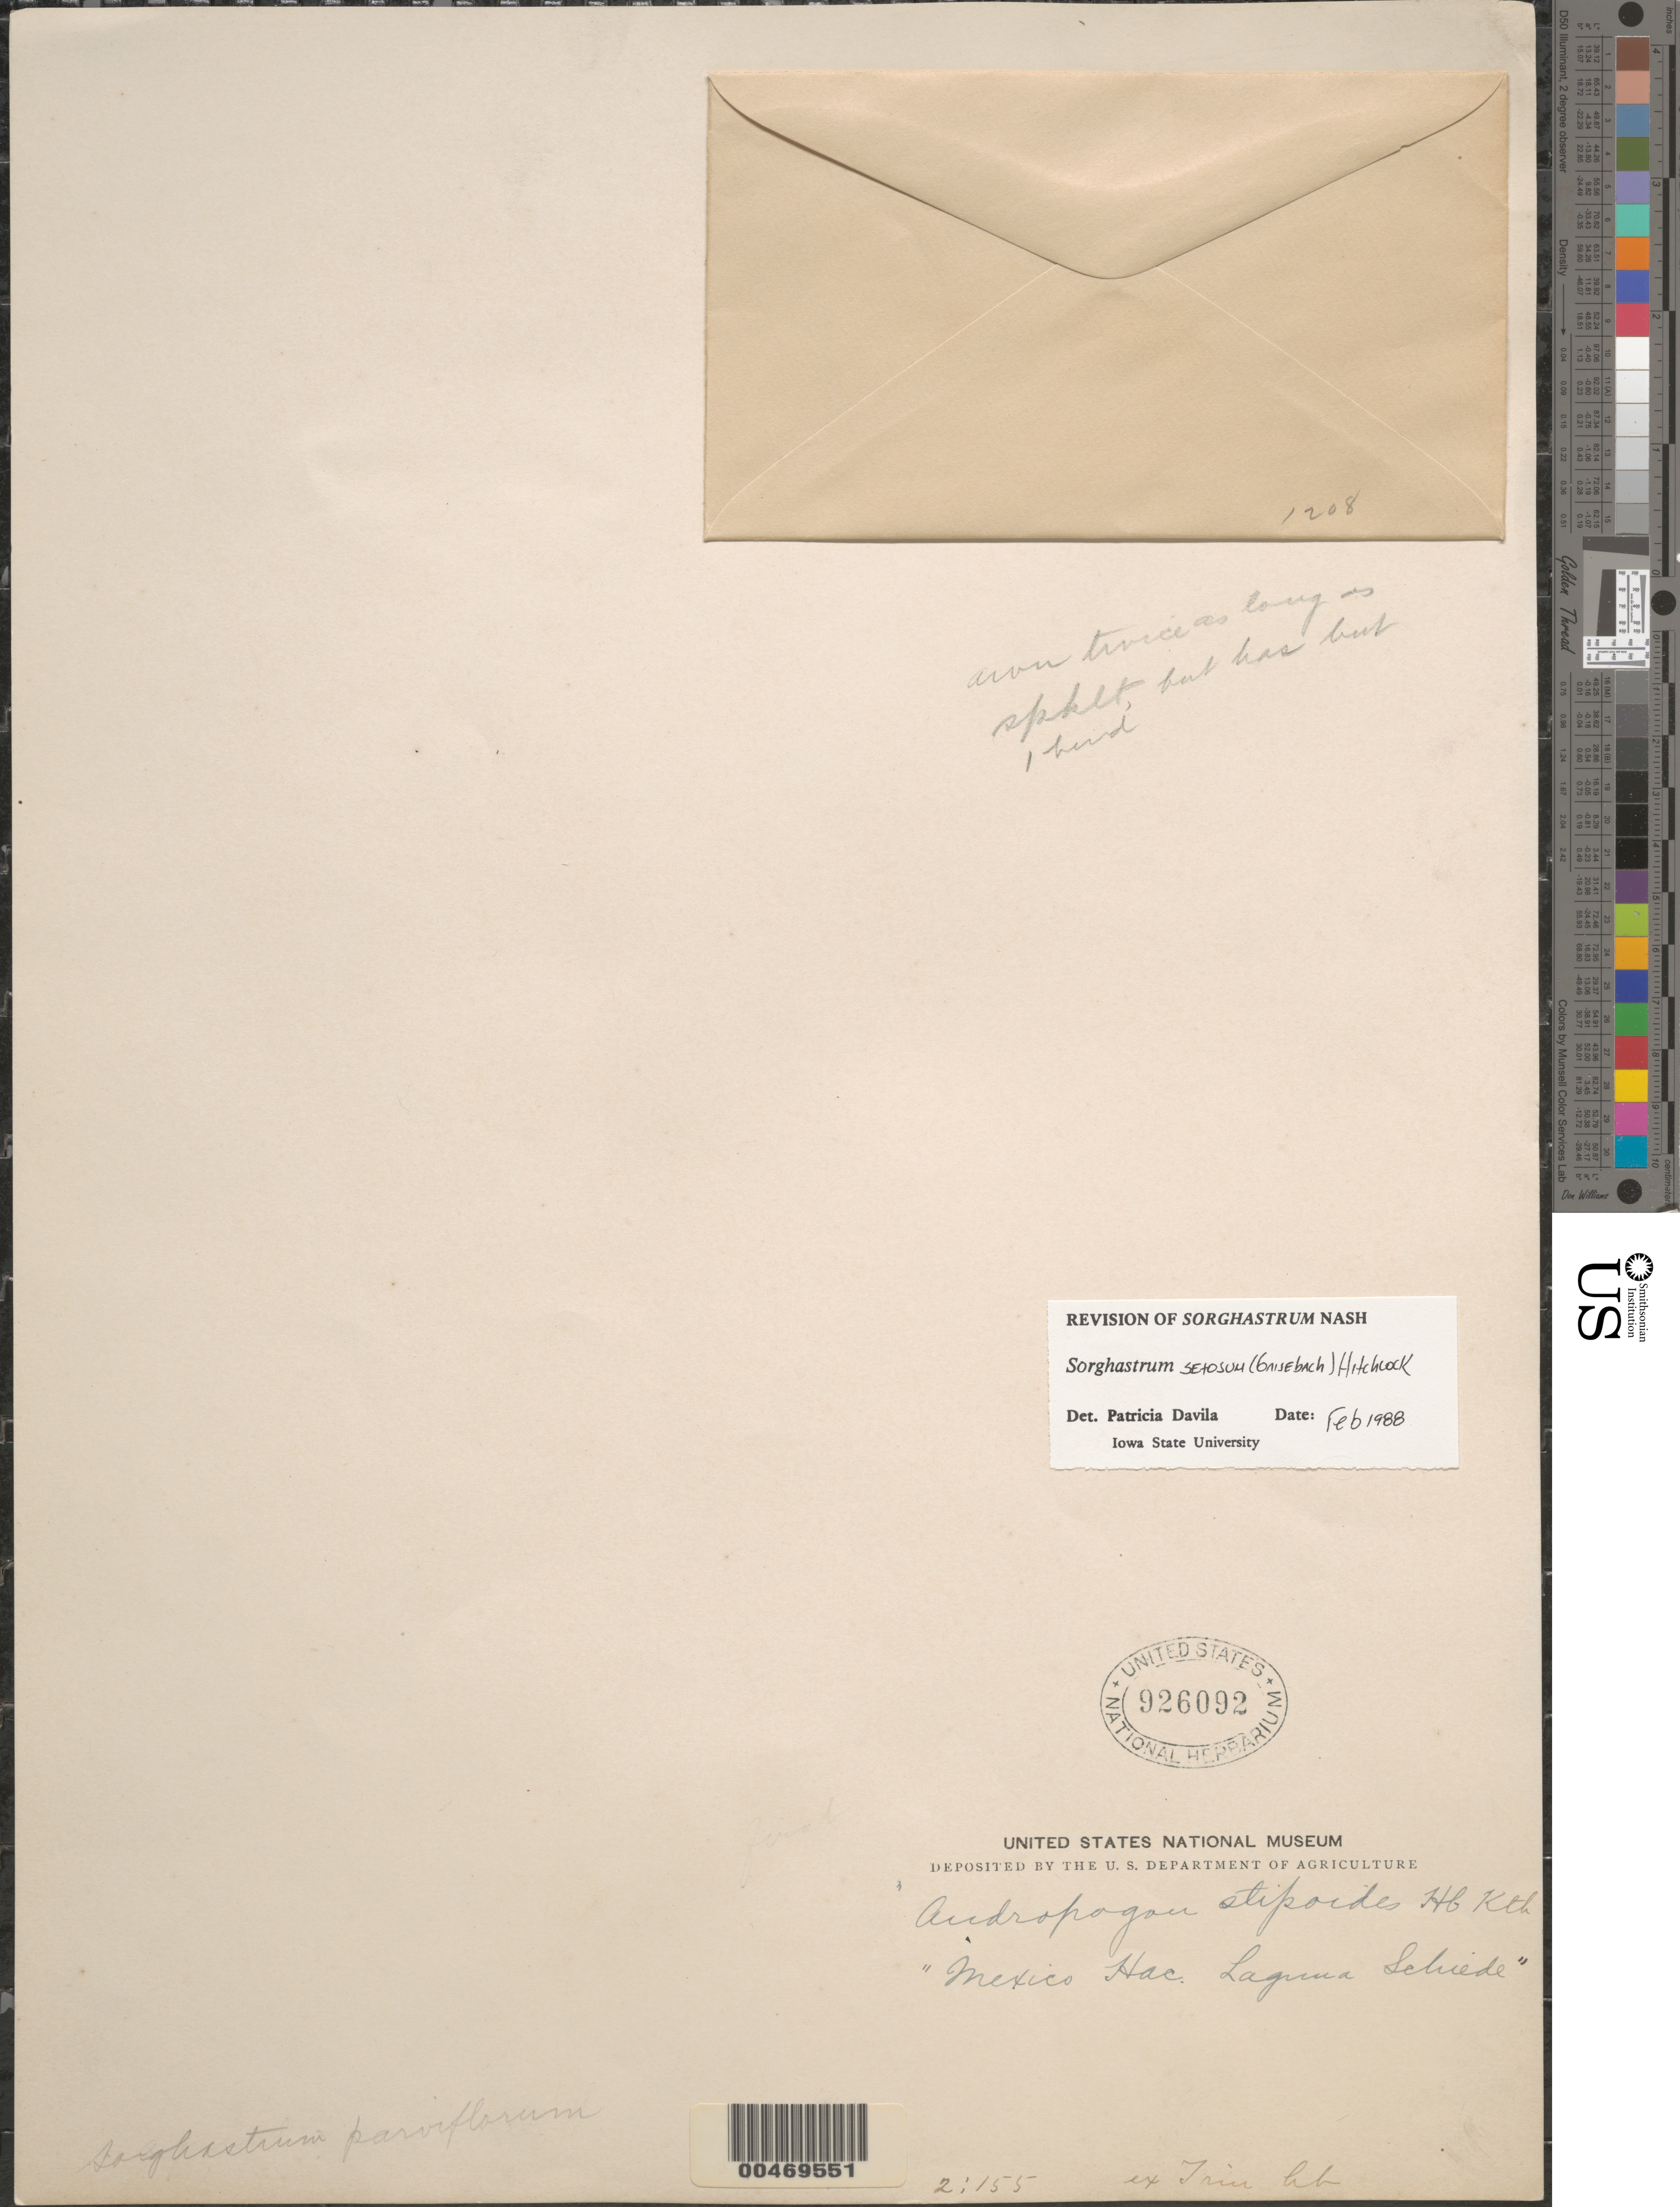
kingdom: Plantae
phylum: Tracheophyta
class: Liliopsida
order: Poales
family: Poaceae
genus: Sorghastrum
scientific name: Sorghastrum setosum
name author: (Griseb.) Hitchc.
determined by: Dávila, P. D.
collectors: C. J. W. Schiede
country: Mexico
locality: Hac. Laguna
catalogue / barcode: US 926092